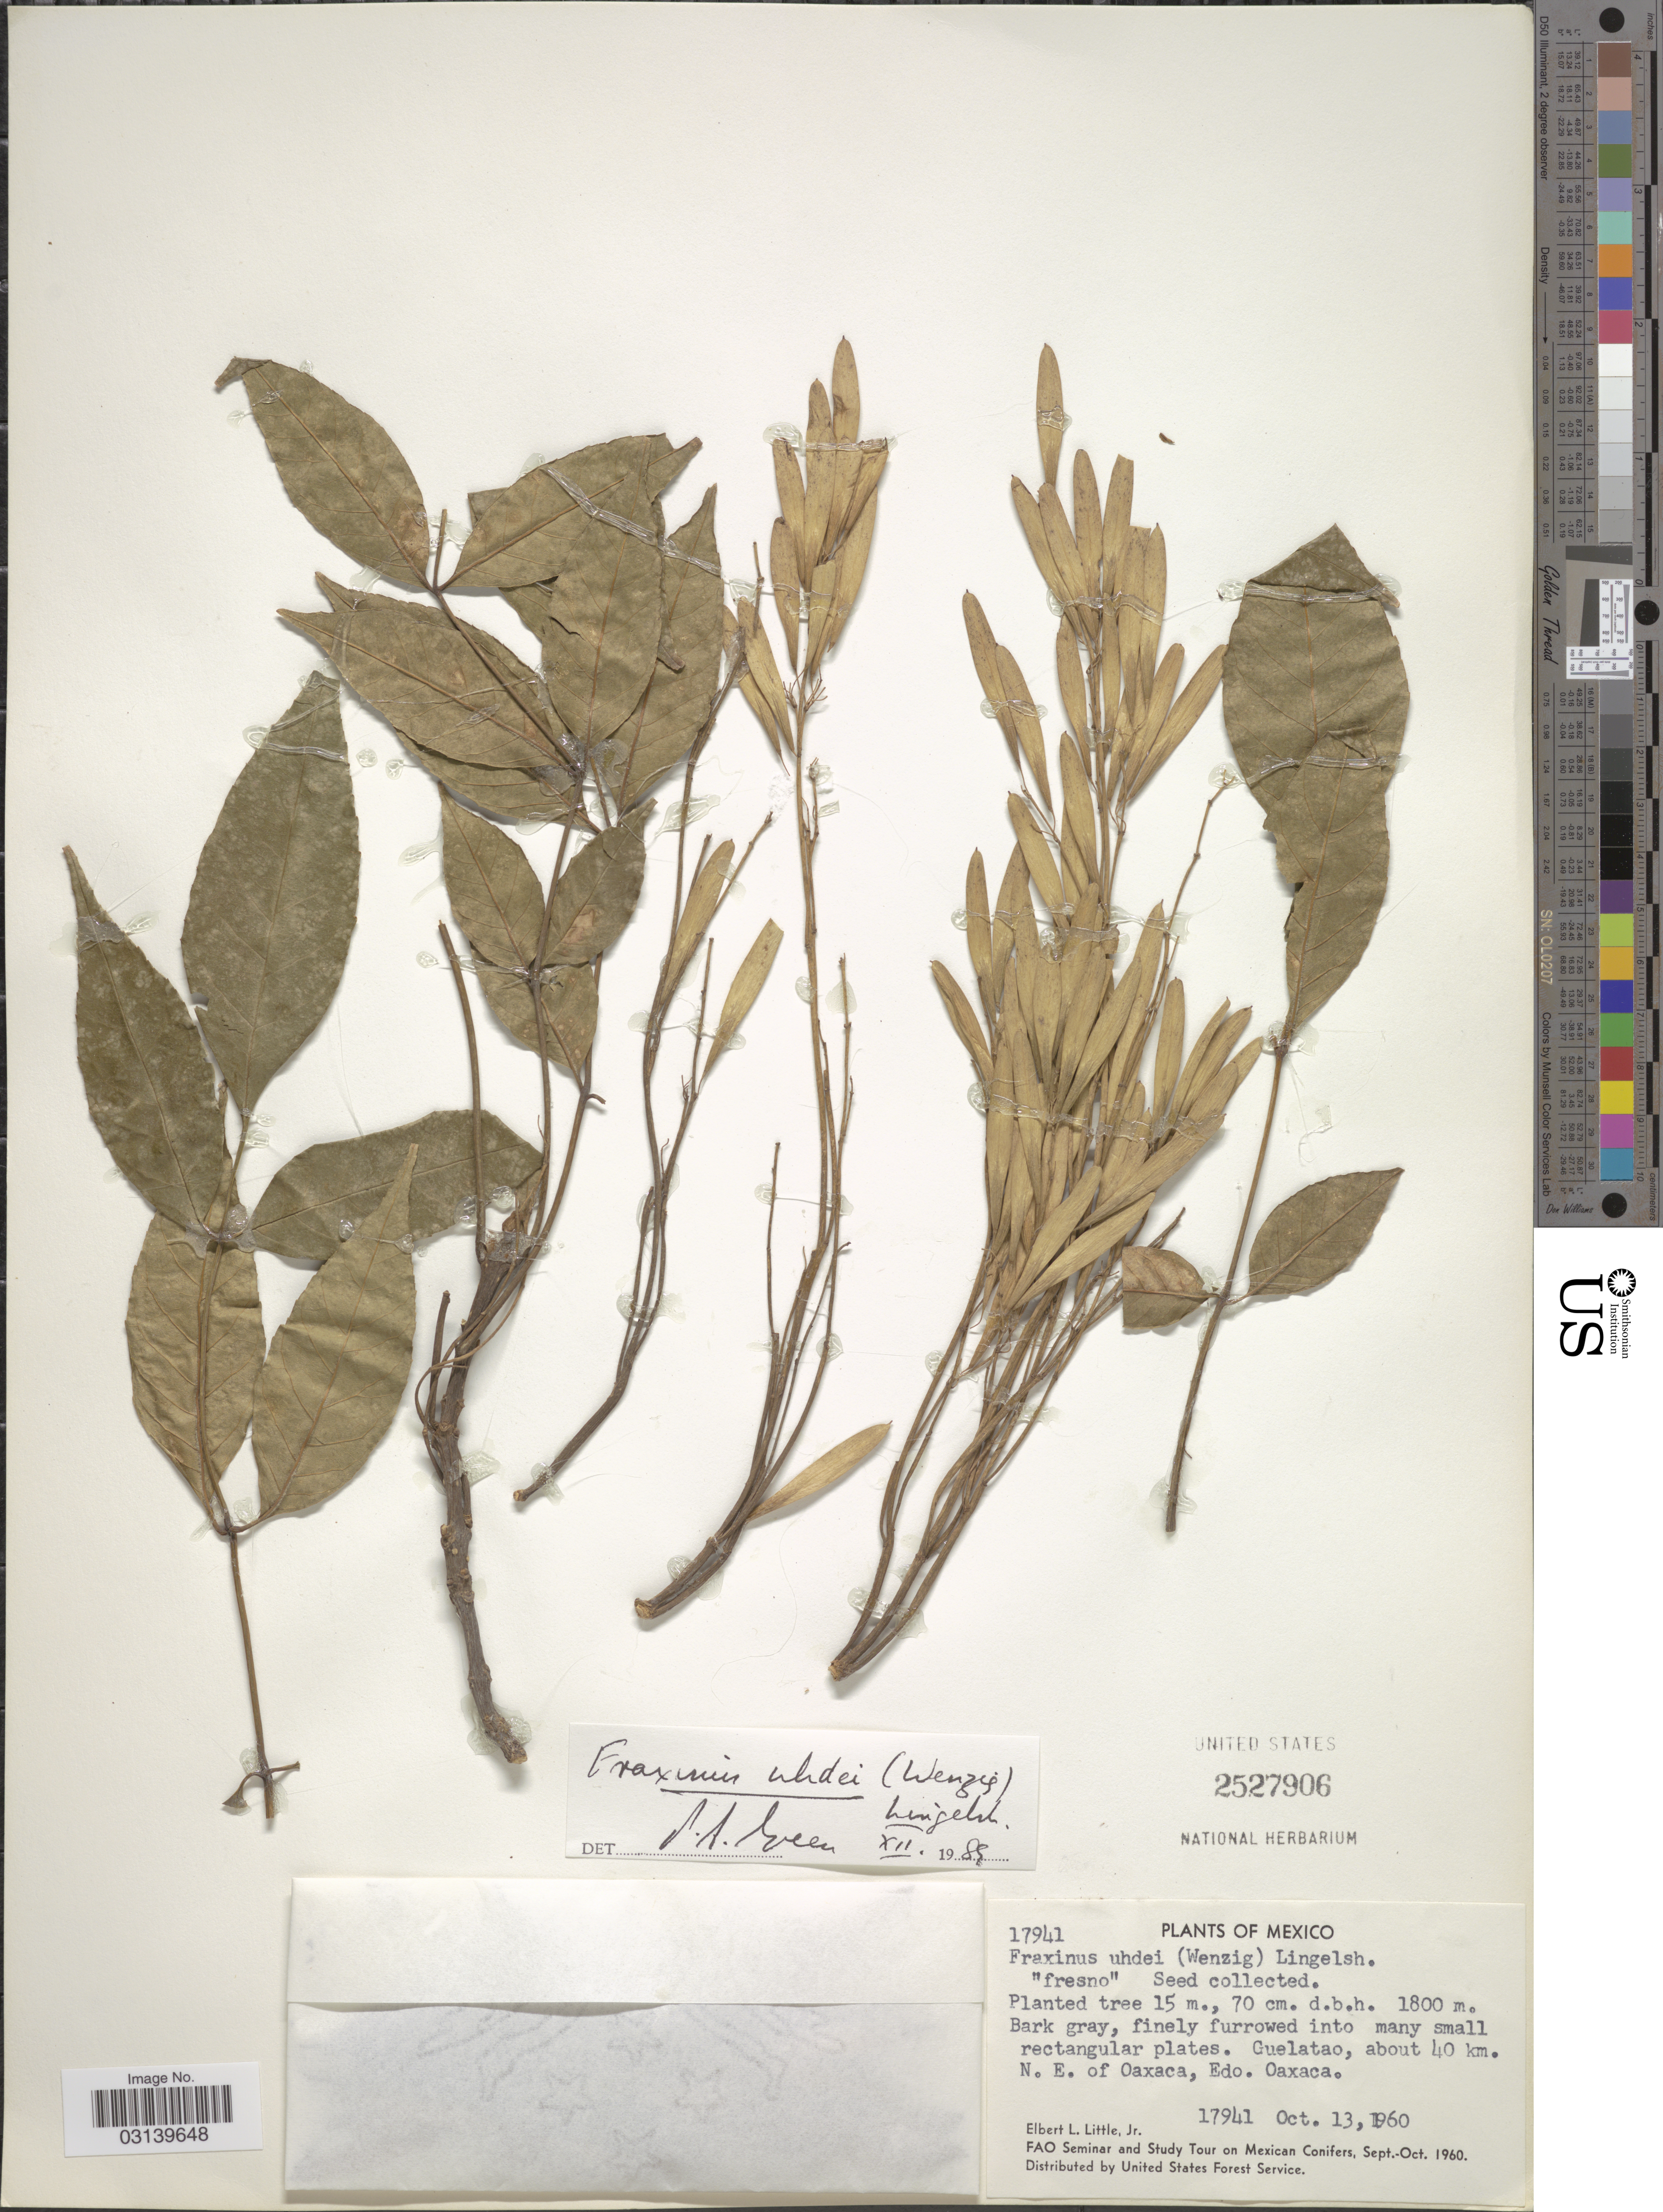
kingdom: Plantae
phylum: Tracheophyta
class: Magnoliopsida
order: Lamiales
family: Oleaceae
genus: Fraxinus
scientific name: Fraxinus uhdei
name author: (Wenz.) Lingelsh.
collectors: E. L. Little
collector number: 17941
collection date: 1960-10-13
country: Mexico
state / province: Oaxaca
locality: Guelatao, about 40 km. N.E. of Oaxaca.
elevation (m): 1800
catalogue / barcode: US 2527906